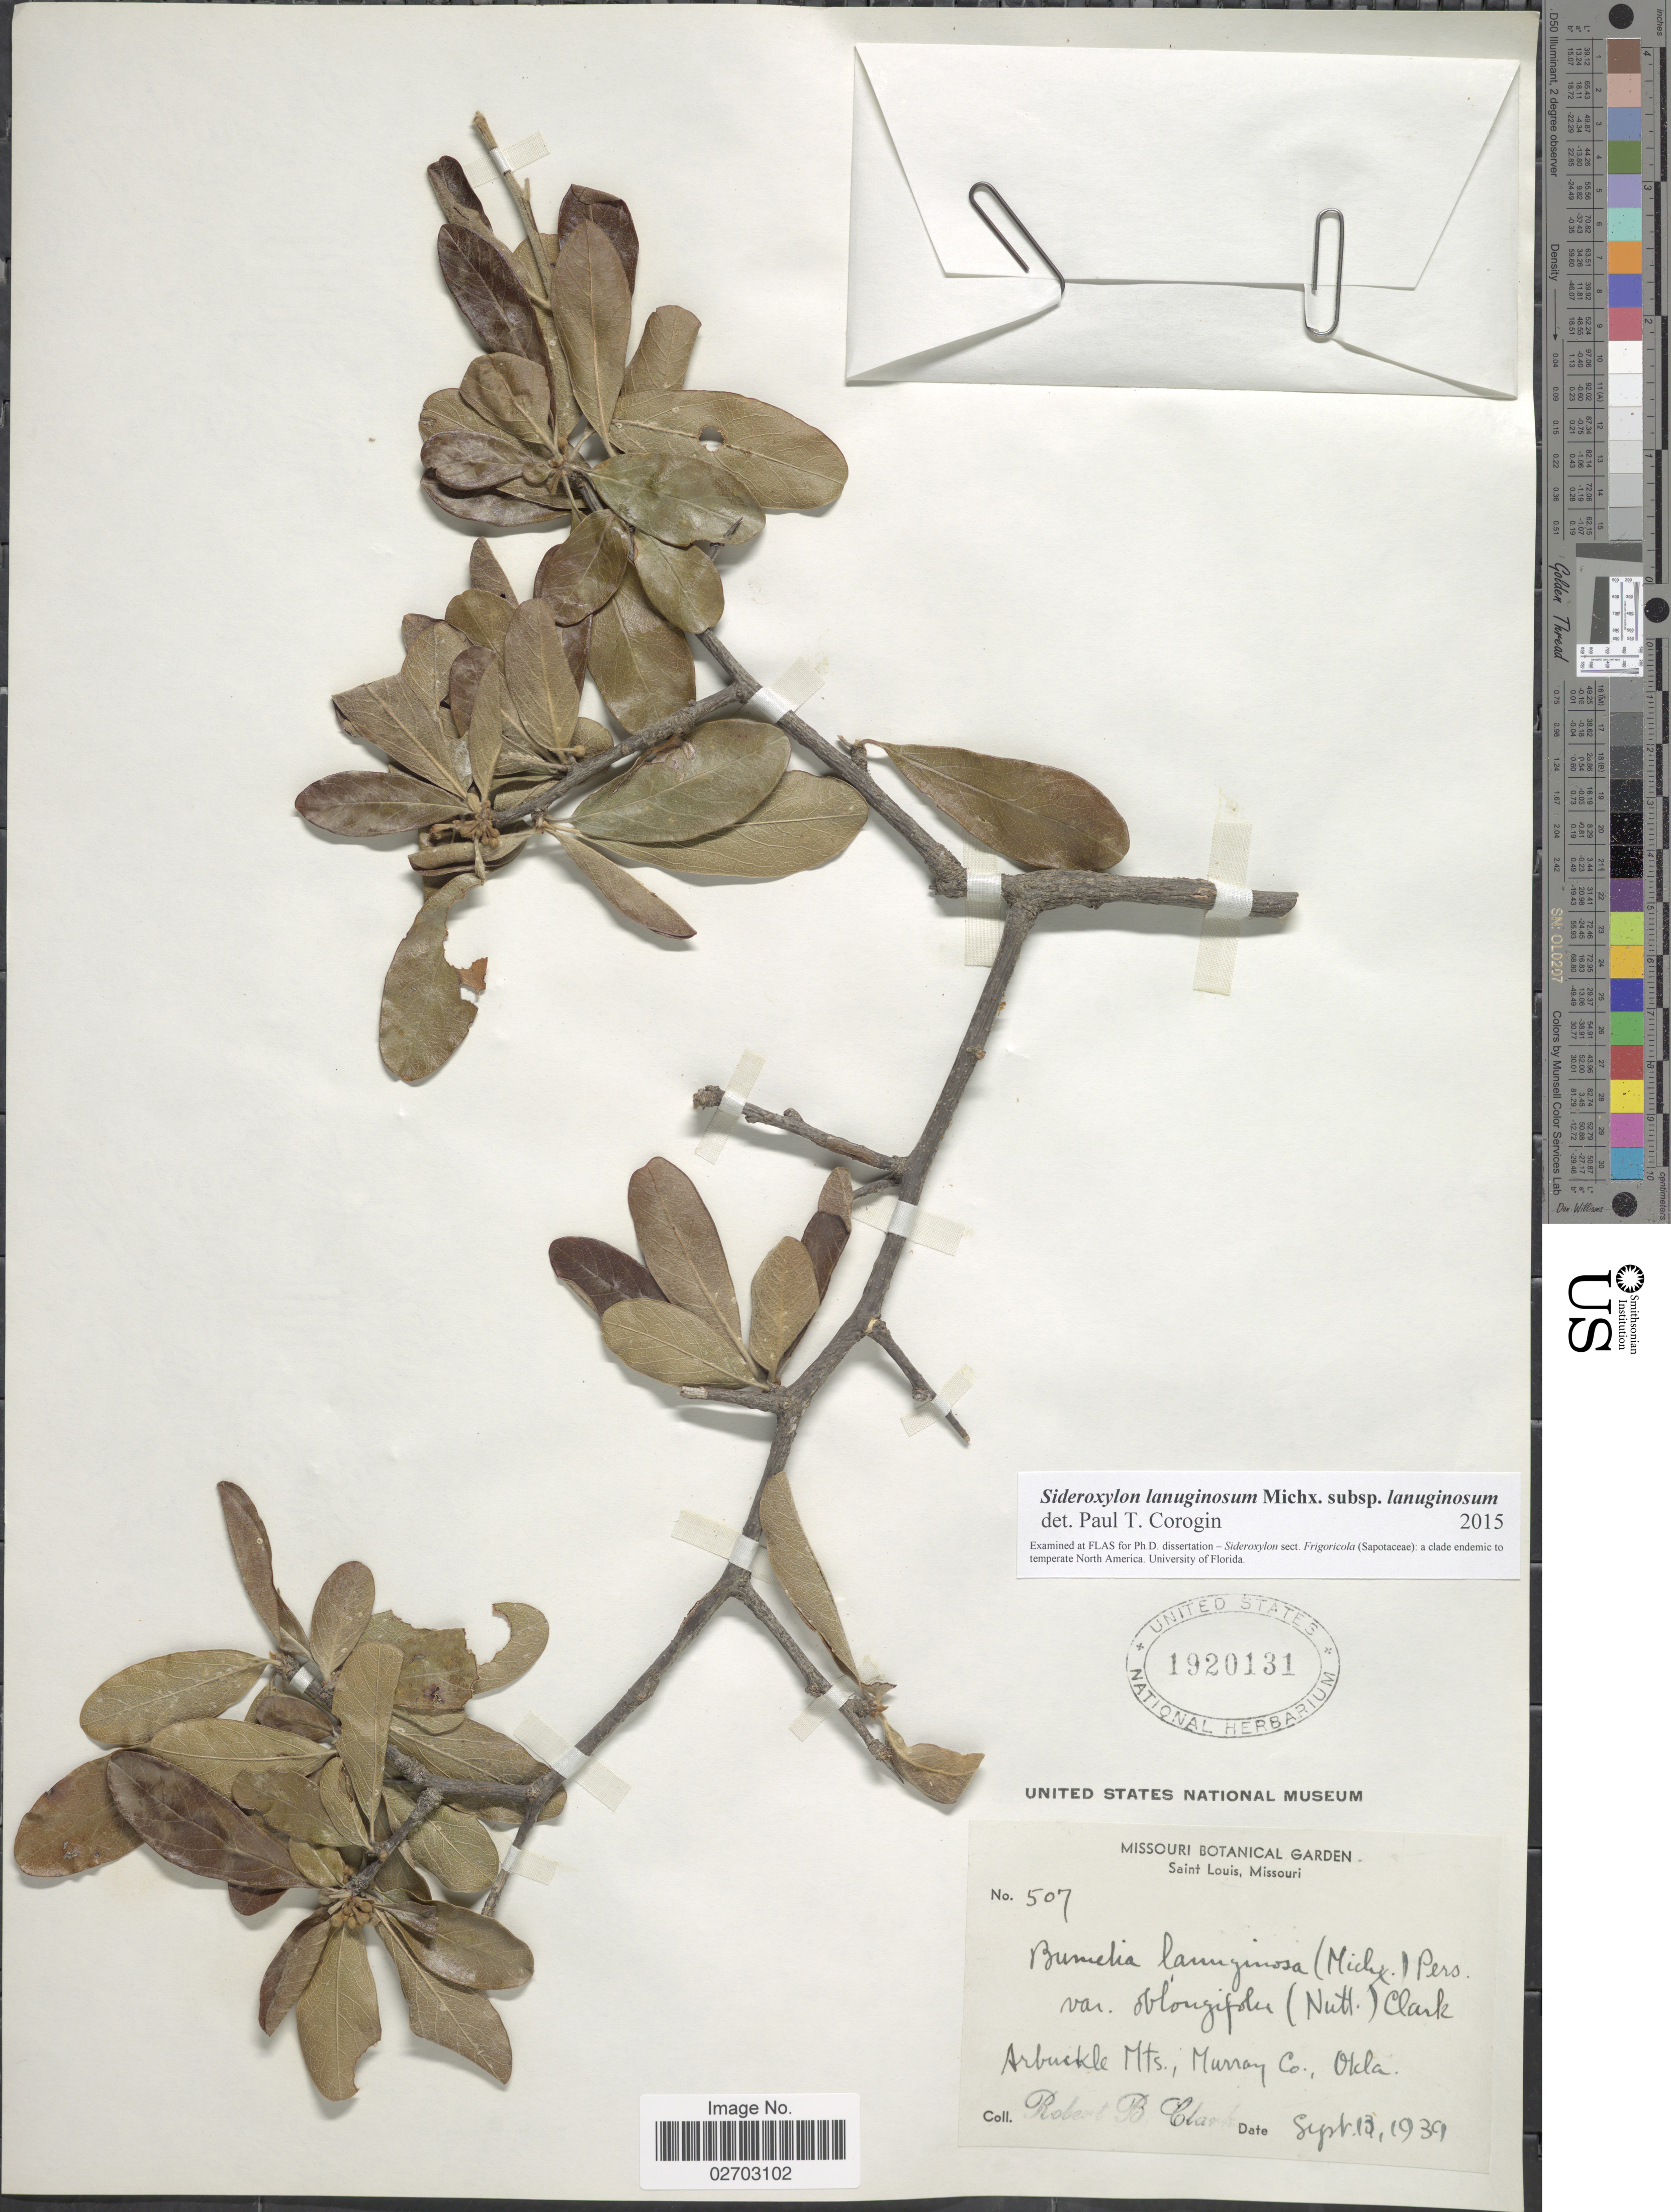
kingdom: Plantae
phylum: Tracheophyta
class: Magnoliopsida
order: Ericales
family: Sapotaceae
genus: Sideroxylon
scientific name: Sideroxylon lanuginosum subsp. lanuginosum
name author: Michx.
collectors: R. B. Clark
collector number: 507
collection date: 1939-09-13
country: United States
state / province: Oklahoma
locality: Arbuckle Mts., Murray Co.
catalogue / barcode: US 1920131